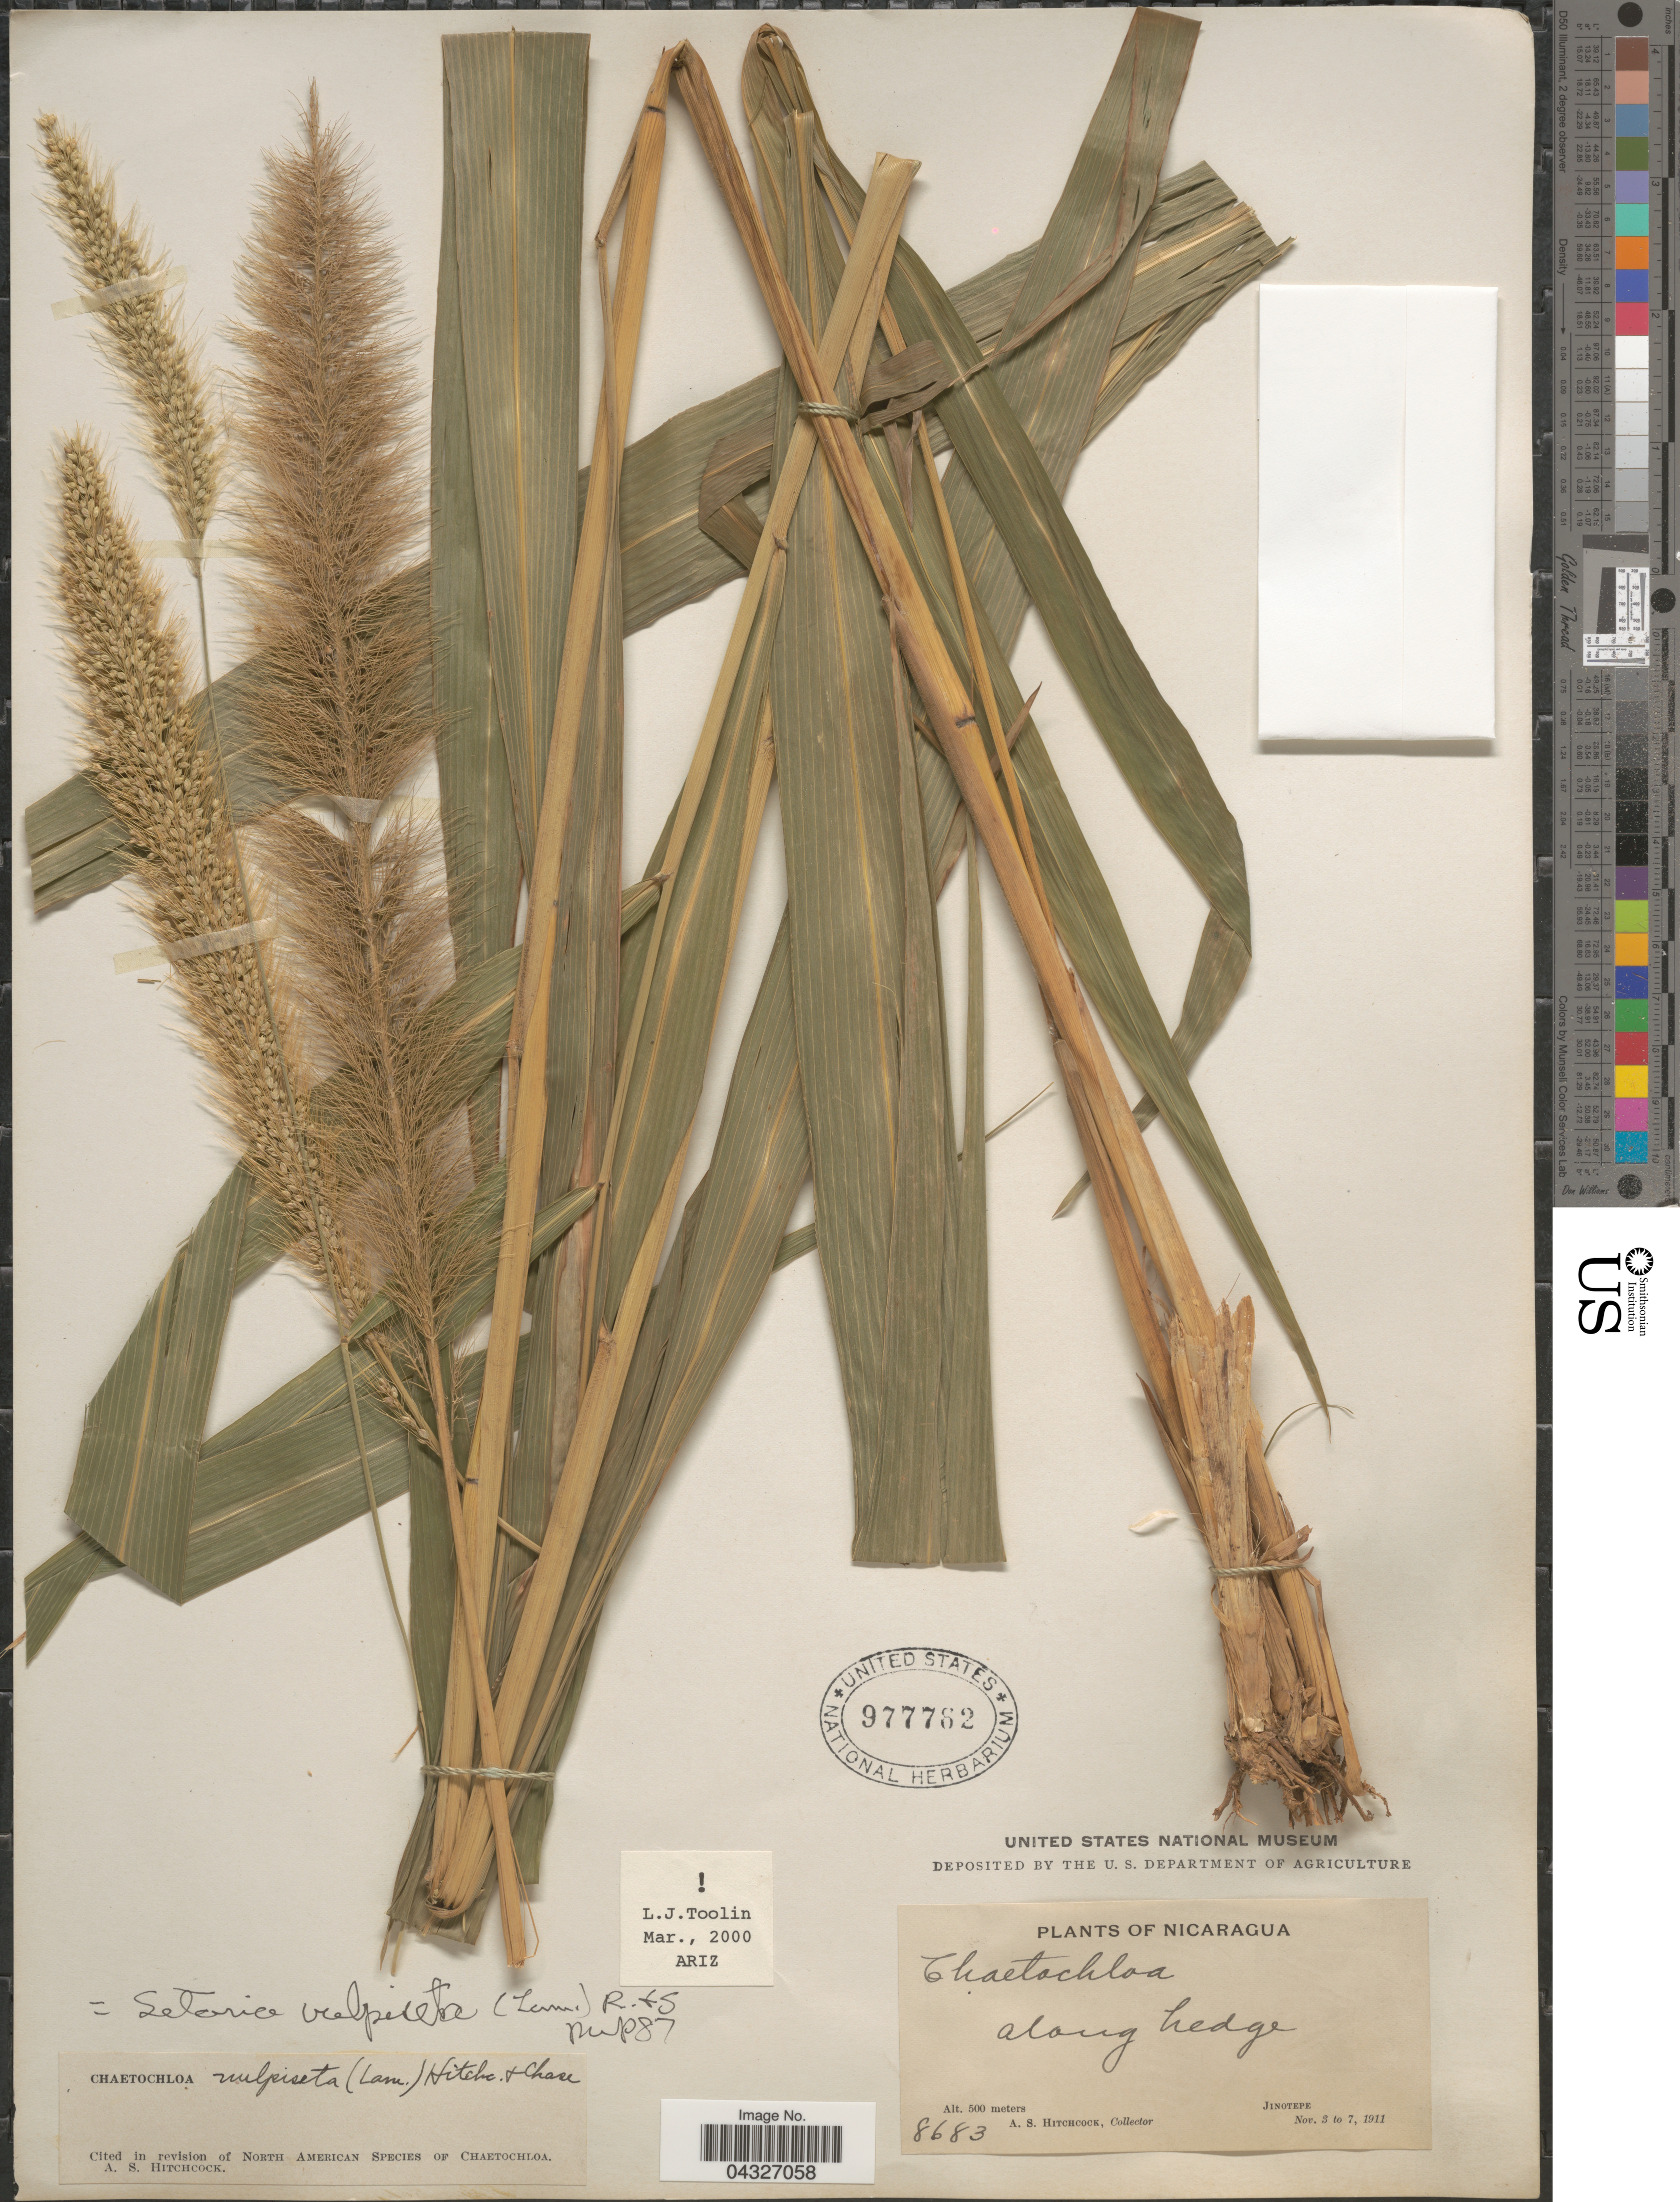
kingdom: Plantae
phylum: Tracheophyta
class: Liliopsida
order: Poales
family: Poaceae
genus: Setaria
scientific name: Setaria vulpiseta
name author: (Lam.) Roem. & Schult.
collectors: A. S. Hitchcock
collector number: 8683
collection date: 1911-11-03/1911-11-07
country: Nicaragua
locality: Along hedge. Jinotepe.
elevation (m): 500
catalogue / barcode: US 977762